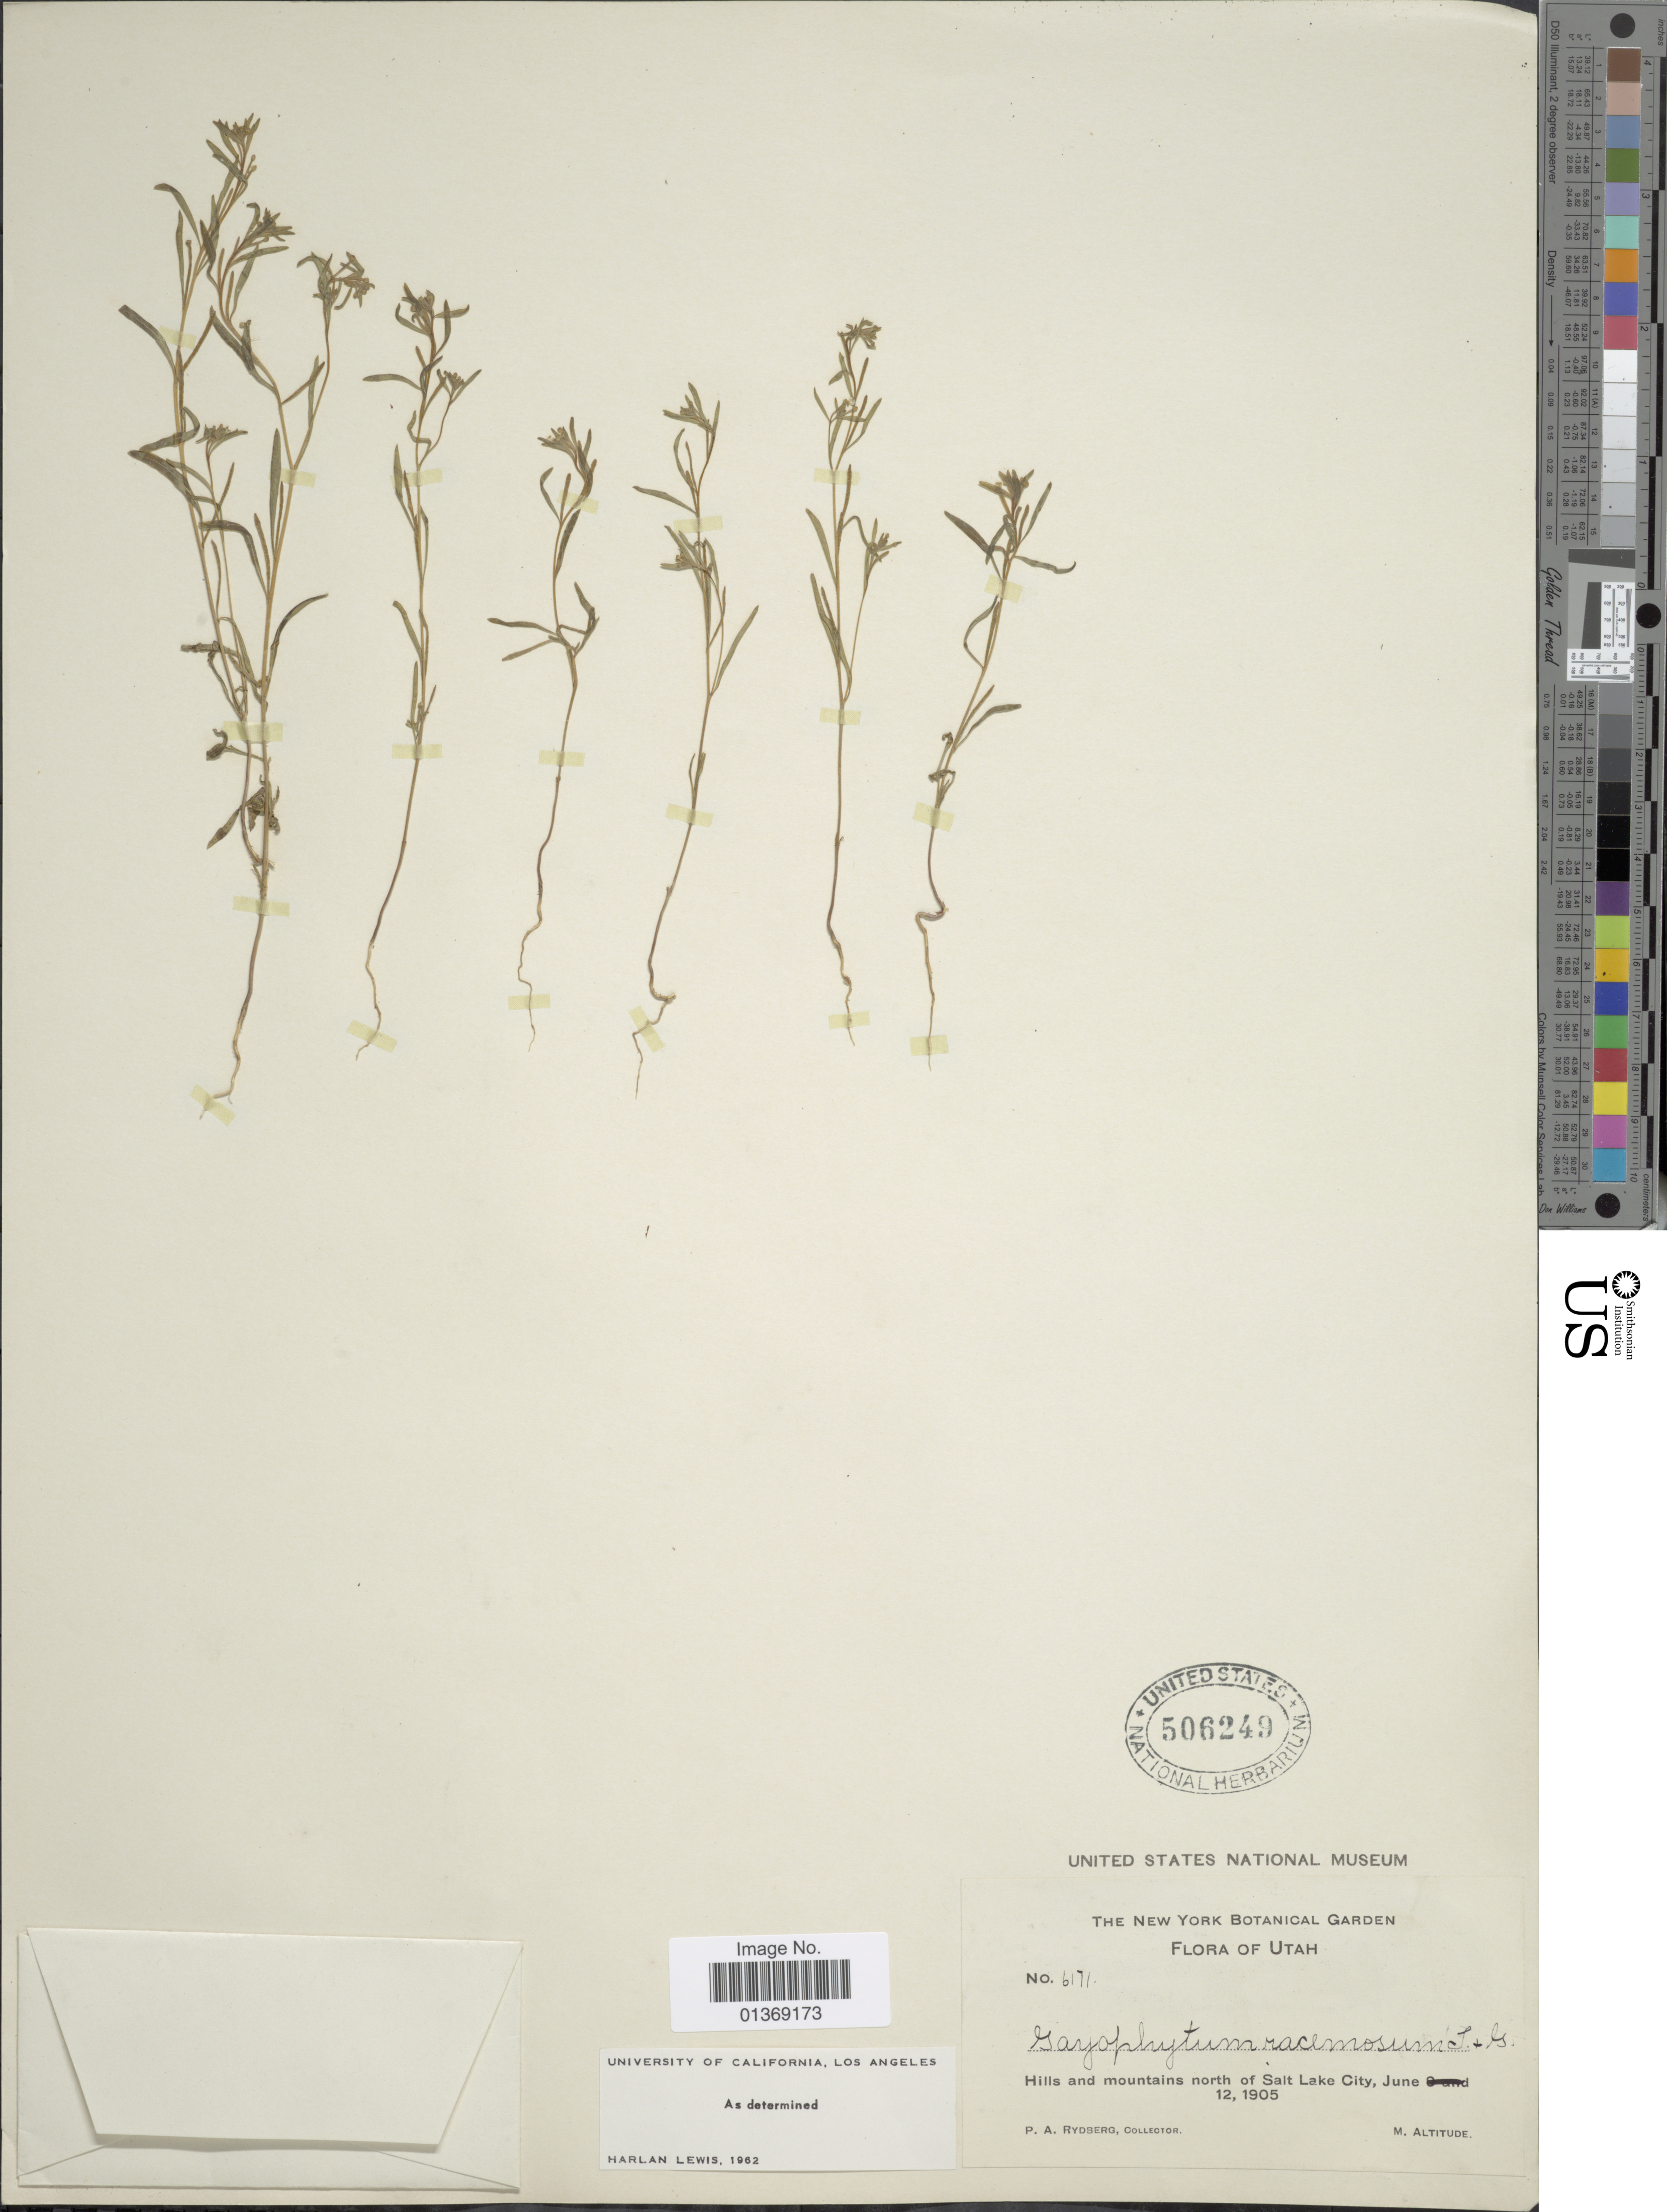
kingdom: Plantae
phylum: Tracheophyta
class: Magnoliopsida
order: Myrtales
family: Onagraceae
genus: Gayophytum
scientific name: Gayophytum racemosum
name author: Torr. & A. Gray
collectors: P. A. Rydberg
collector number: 6171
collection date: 1905-06-12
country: United States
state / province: Utah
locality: Hills and mountains north of Salt Lake City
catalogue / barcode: US 506249